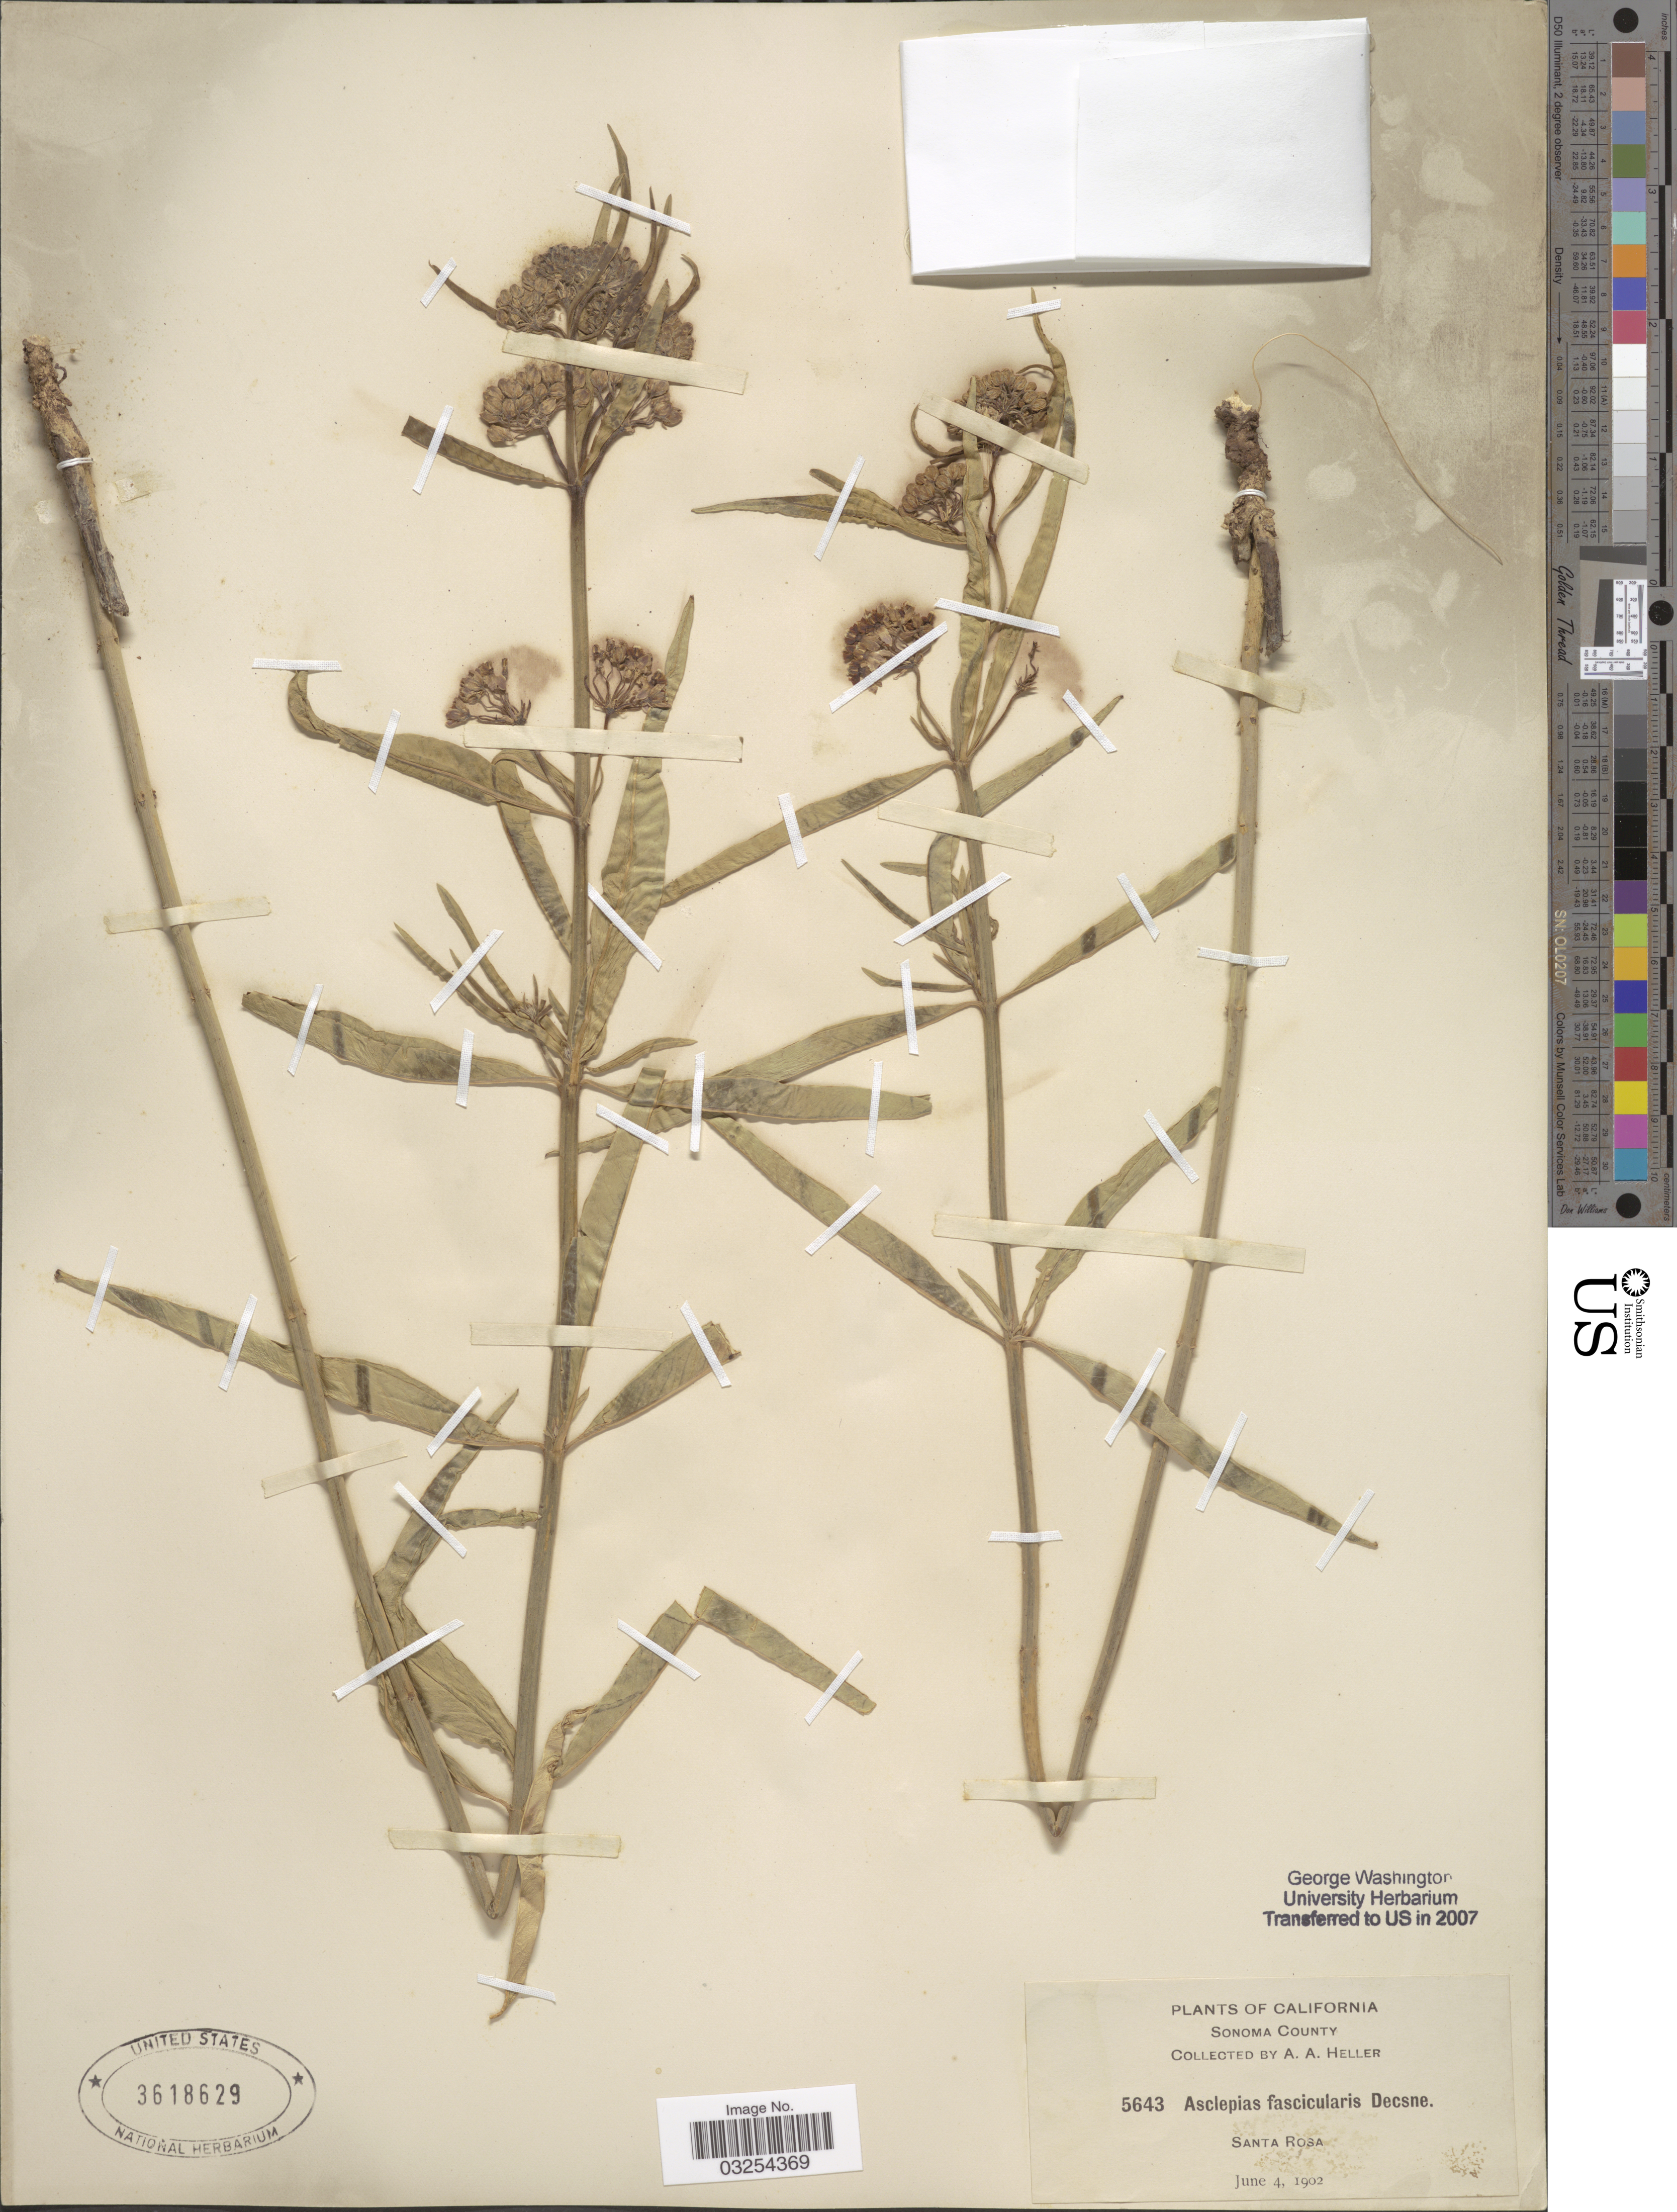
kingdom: Plantae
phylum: Tracheophyta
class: Magnoliopsida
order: Gentianales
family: Apocynaceae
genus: Asclepias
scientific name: Asclepias fascicularis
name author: Decne.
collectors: A. A. Heller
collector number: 5643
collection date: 1902-06-04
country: United States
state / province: California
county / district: Sonoma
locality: Sonoma County. Santa Rosa.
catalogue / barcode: US 3618629